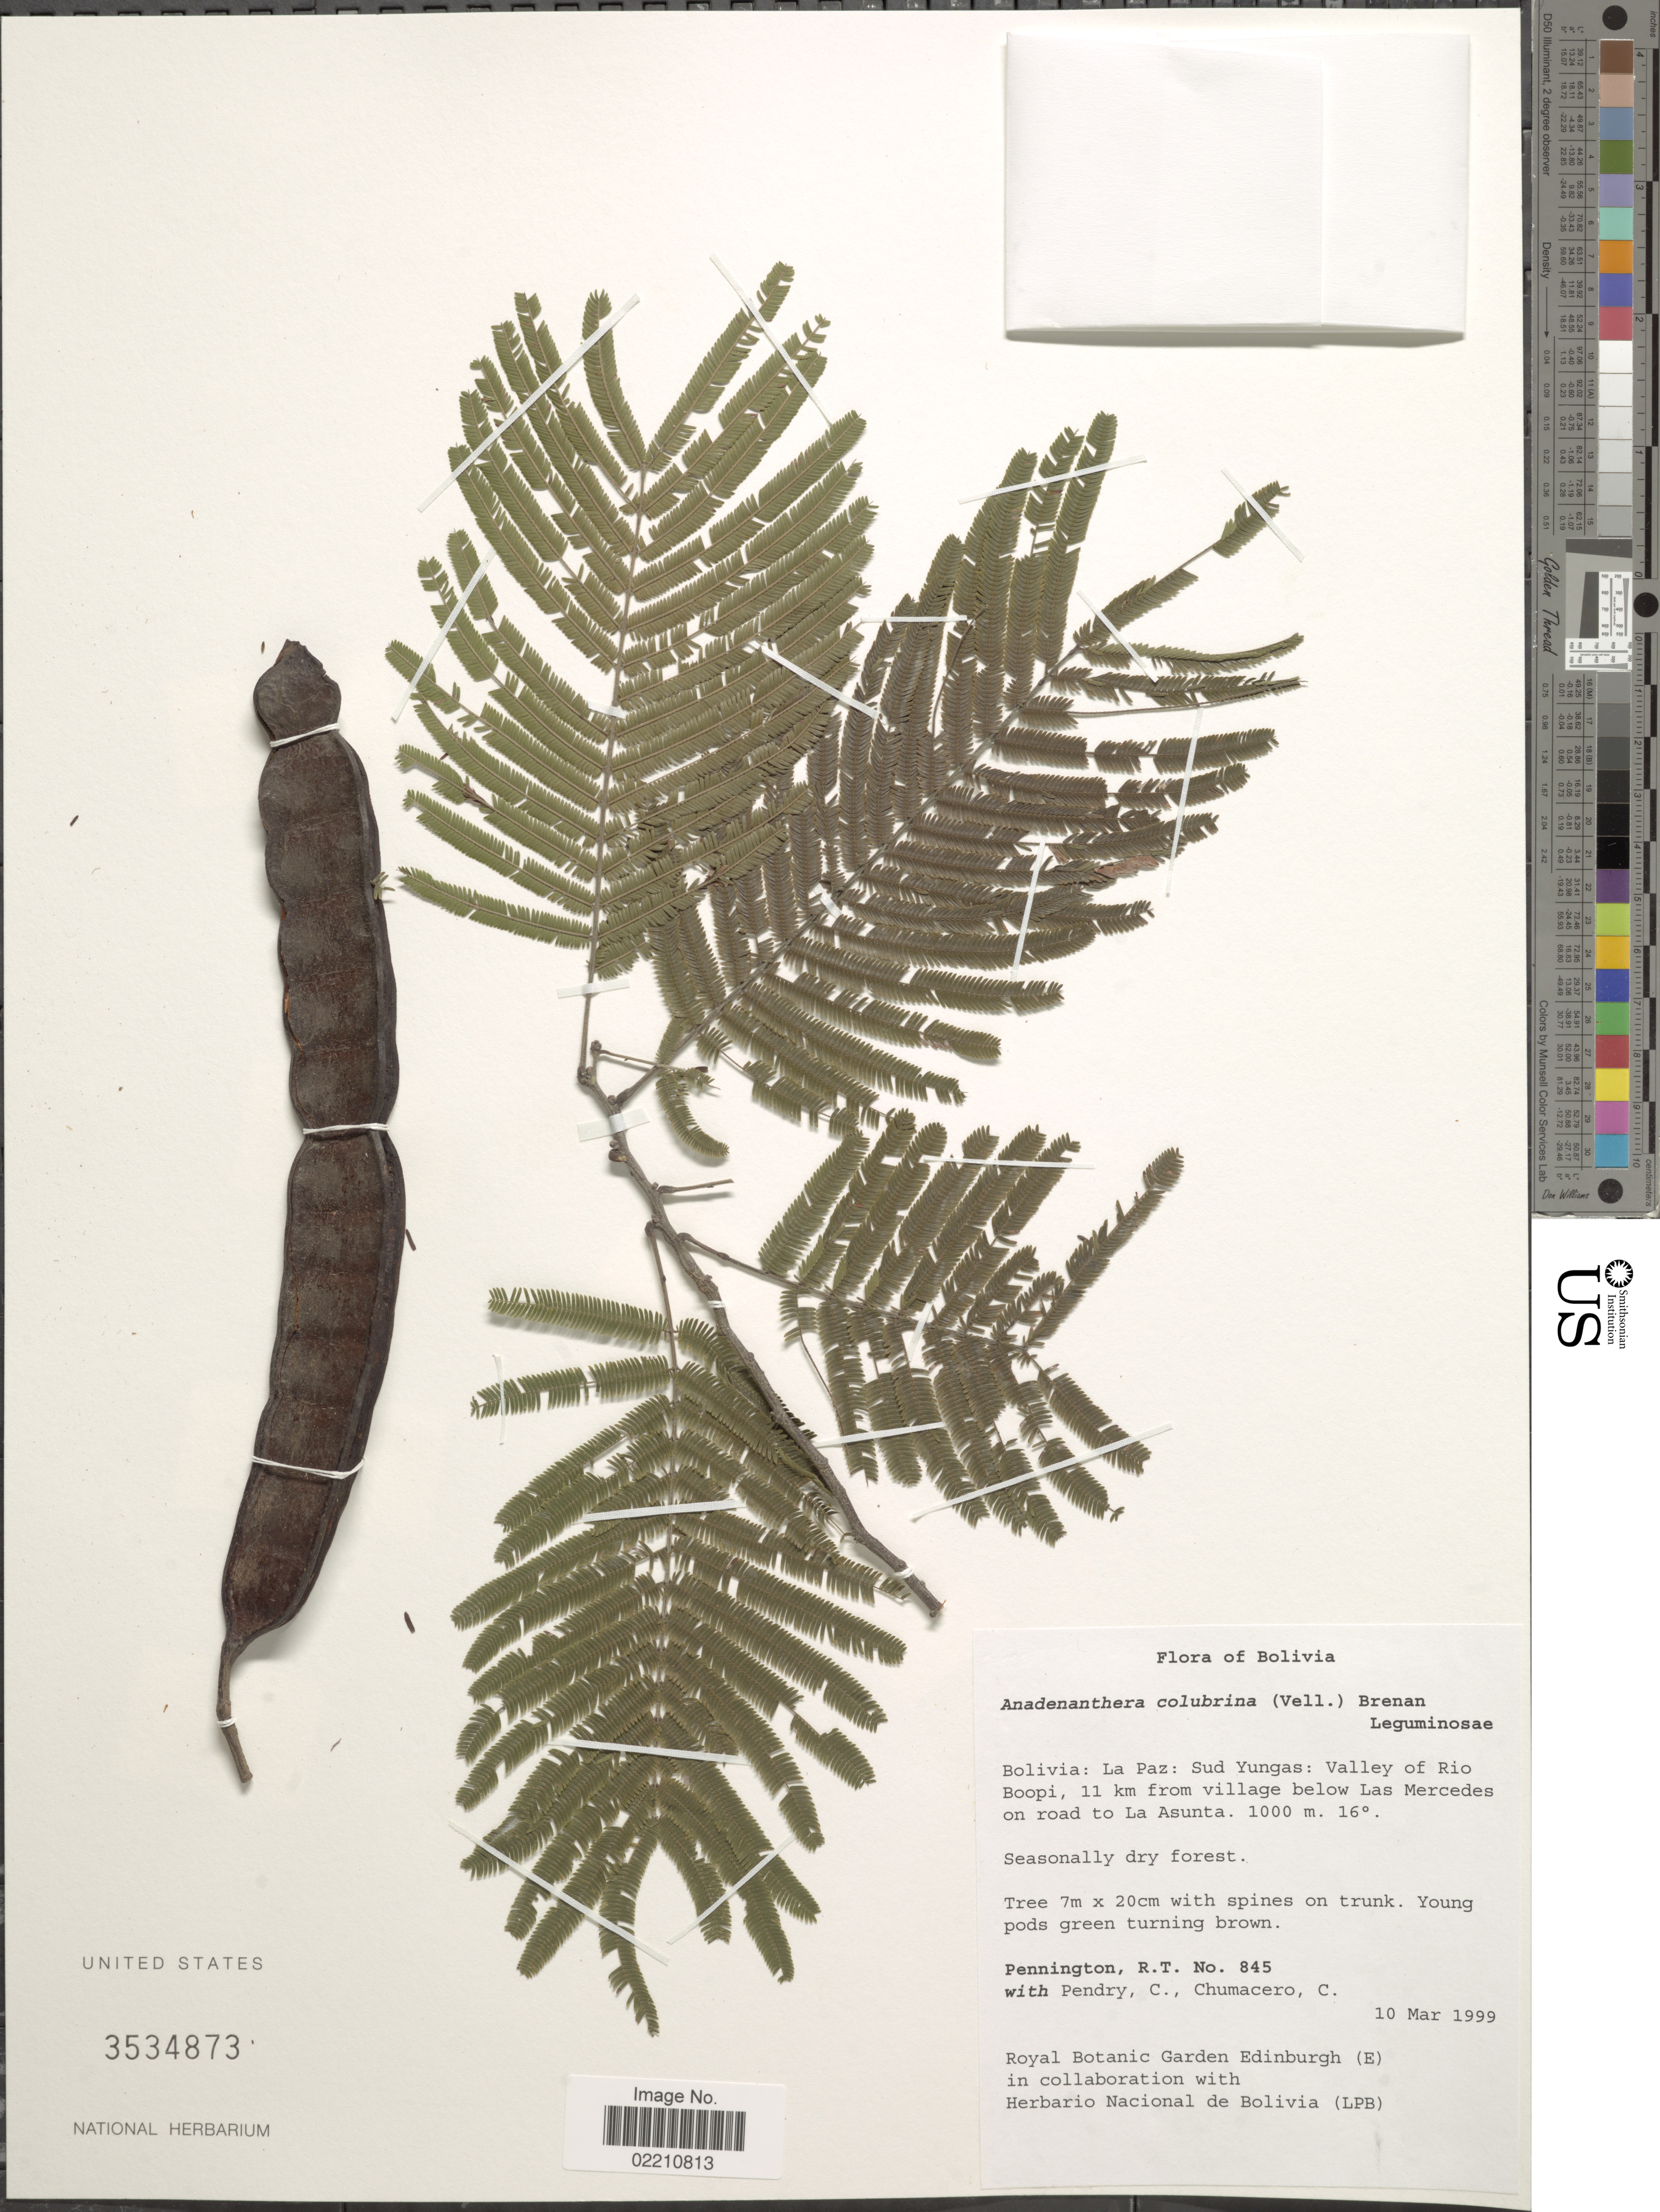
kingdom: Plantae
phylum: Tracheophyta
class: Magnoliopsida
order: Fabales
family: Fabaceae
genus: Anadenanthera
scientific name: Anadenanthera colubrina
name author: (Vell.) Brenan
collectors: R. T. Pennington, C. Pendry & C. Chumacero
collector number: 845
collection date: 1999-03-10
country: Bolivia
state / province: La Paz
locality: Sud Yungas: Valley of Rio Boopi, 11 km from village below Las Mercedes on road to La Asunta, seasonally dry forest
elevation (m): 1000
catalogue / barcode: US 3534873